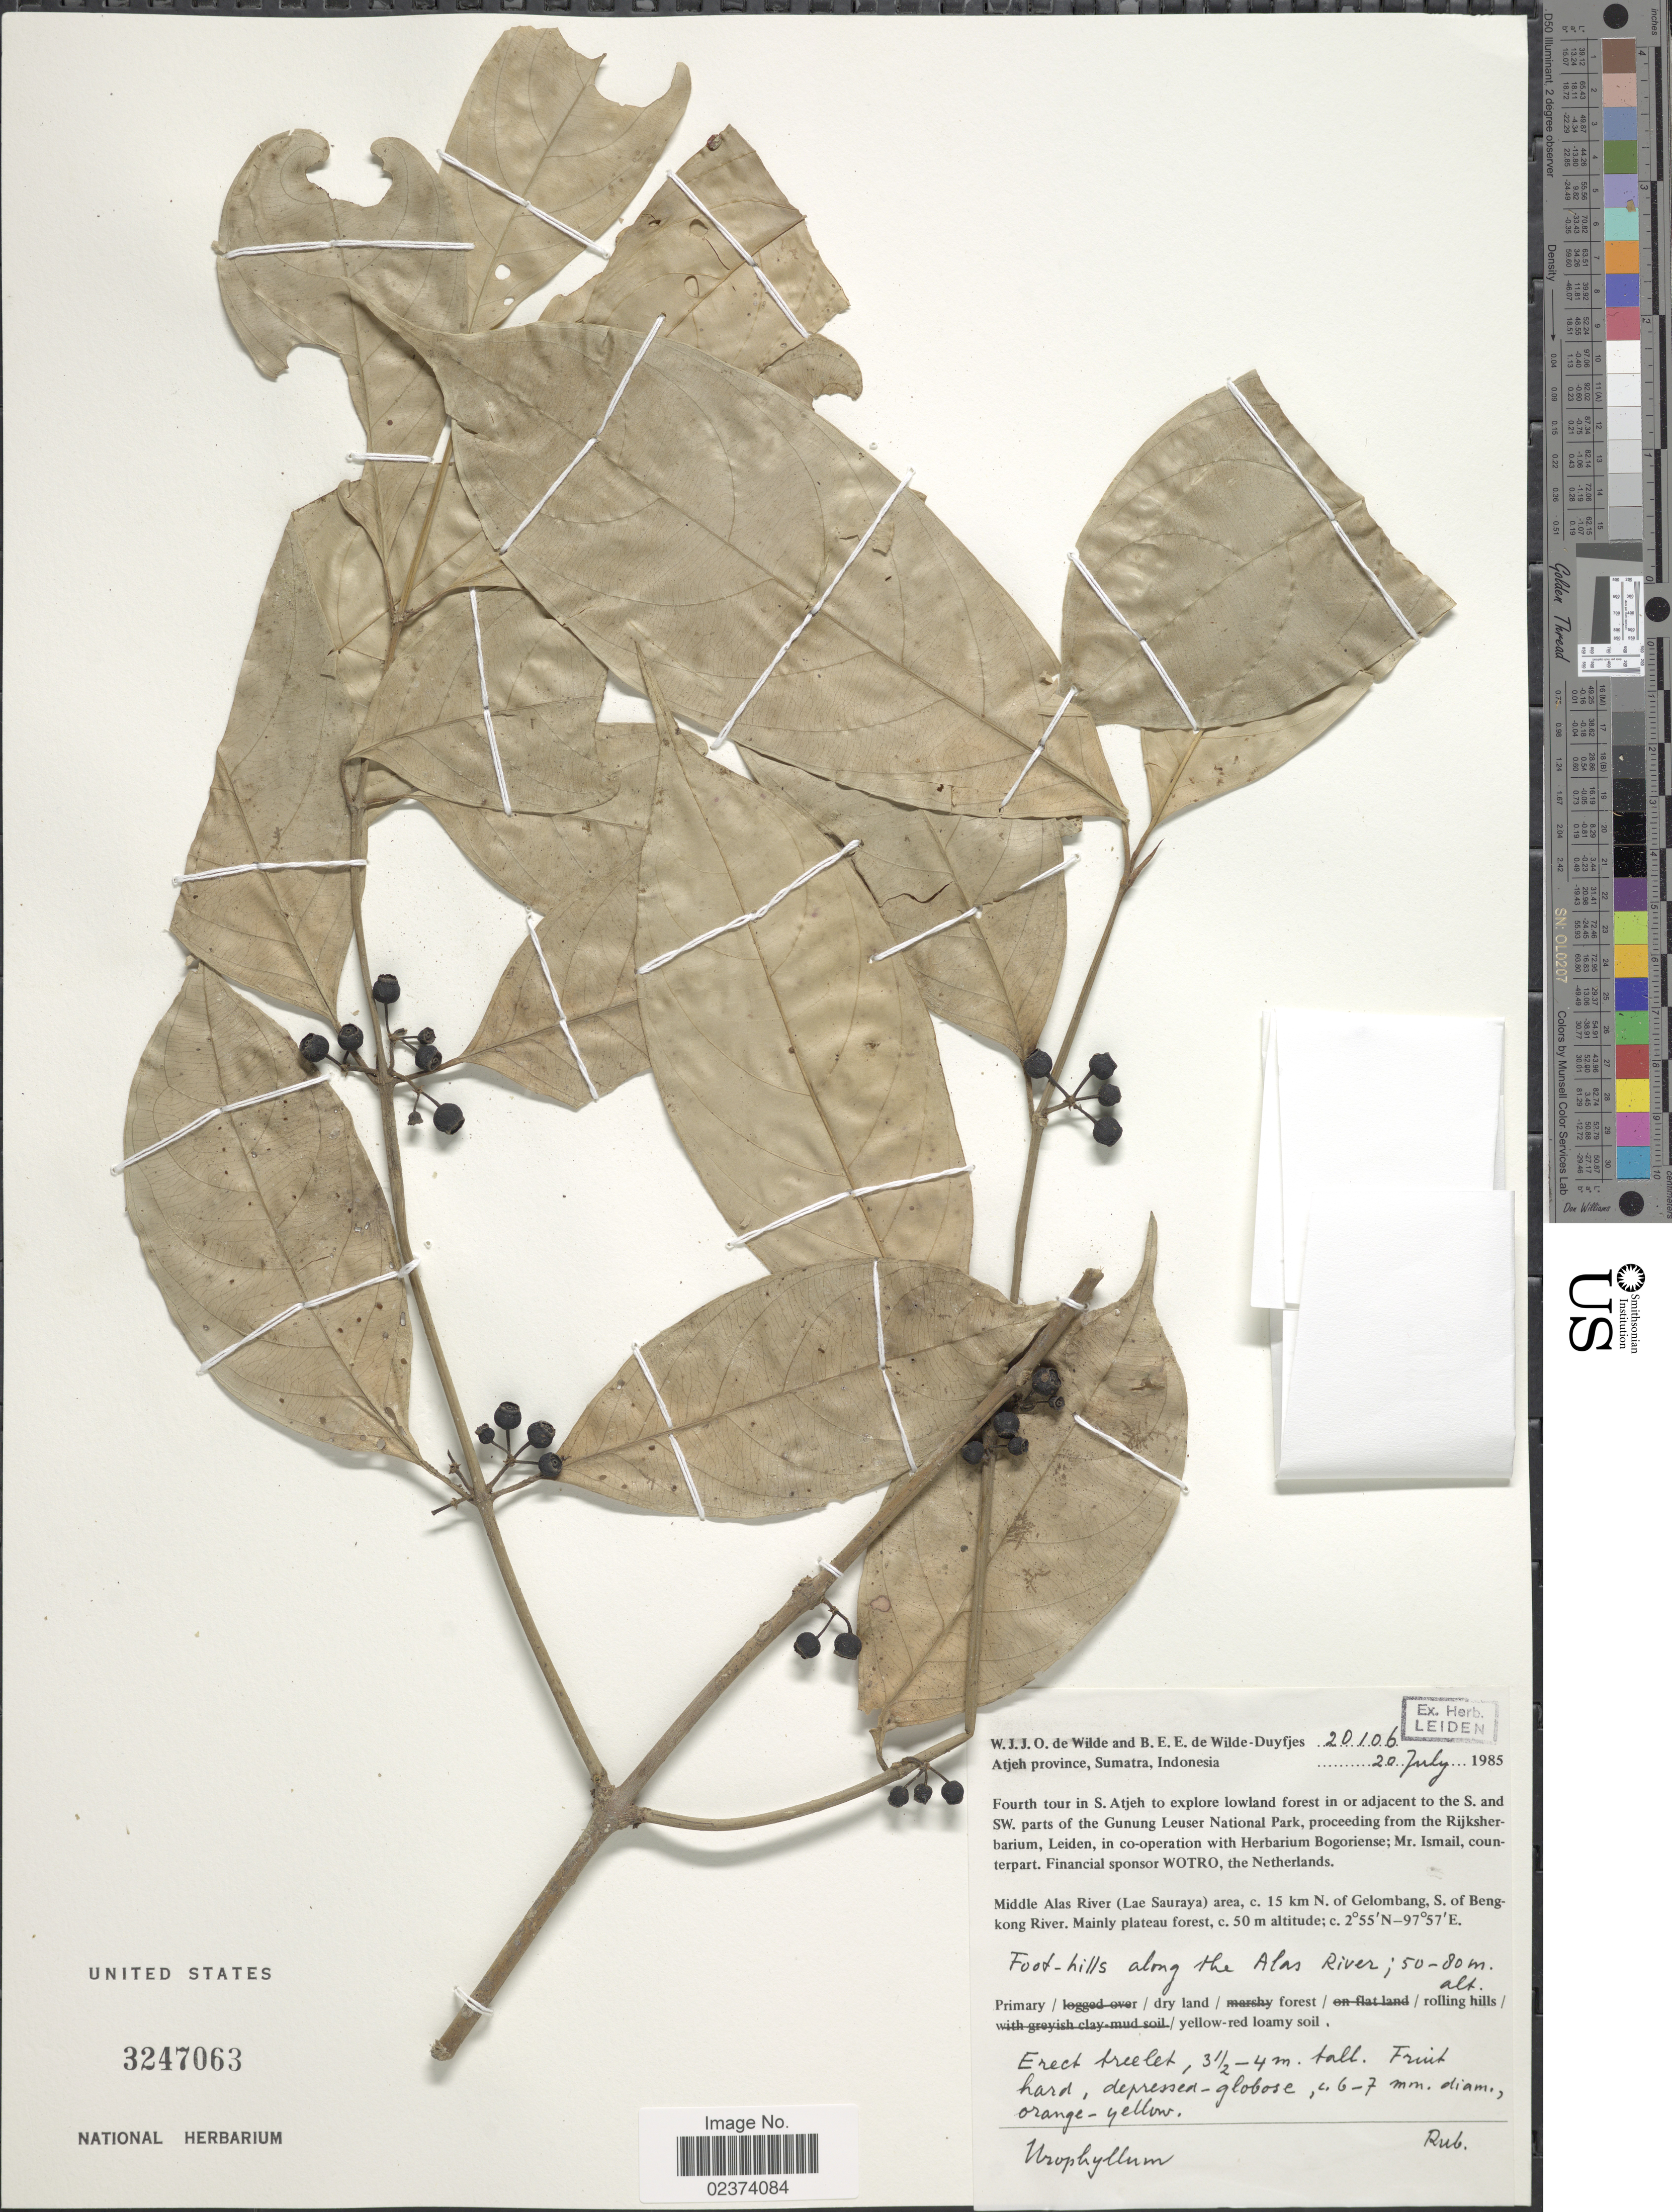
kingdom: Plantae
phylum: Tracheophyta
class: Magnoliopsida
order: Gentianales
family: Rubiaceae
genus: Urophyllum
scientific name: Urophyllum sp.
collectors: W. J. de Wilde & B. E. de Wilde-Duyfjes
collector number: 20106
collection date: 1985-07-20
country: Indonesia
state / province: Sumatra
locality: Atjeh Province, Middle Alas River (Lae Sauraya) area, c. 15 km N. of Gelombang, S. of Bengkong River. Mainly plateau forest, Foot hills along the Alas River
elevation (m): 50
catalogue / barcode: US 3247063